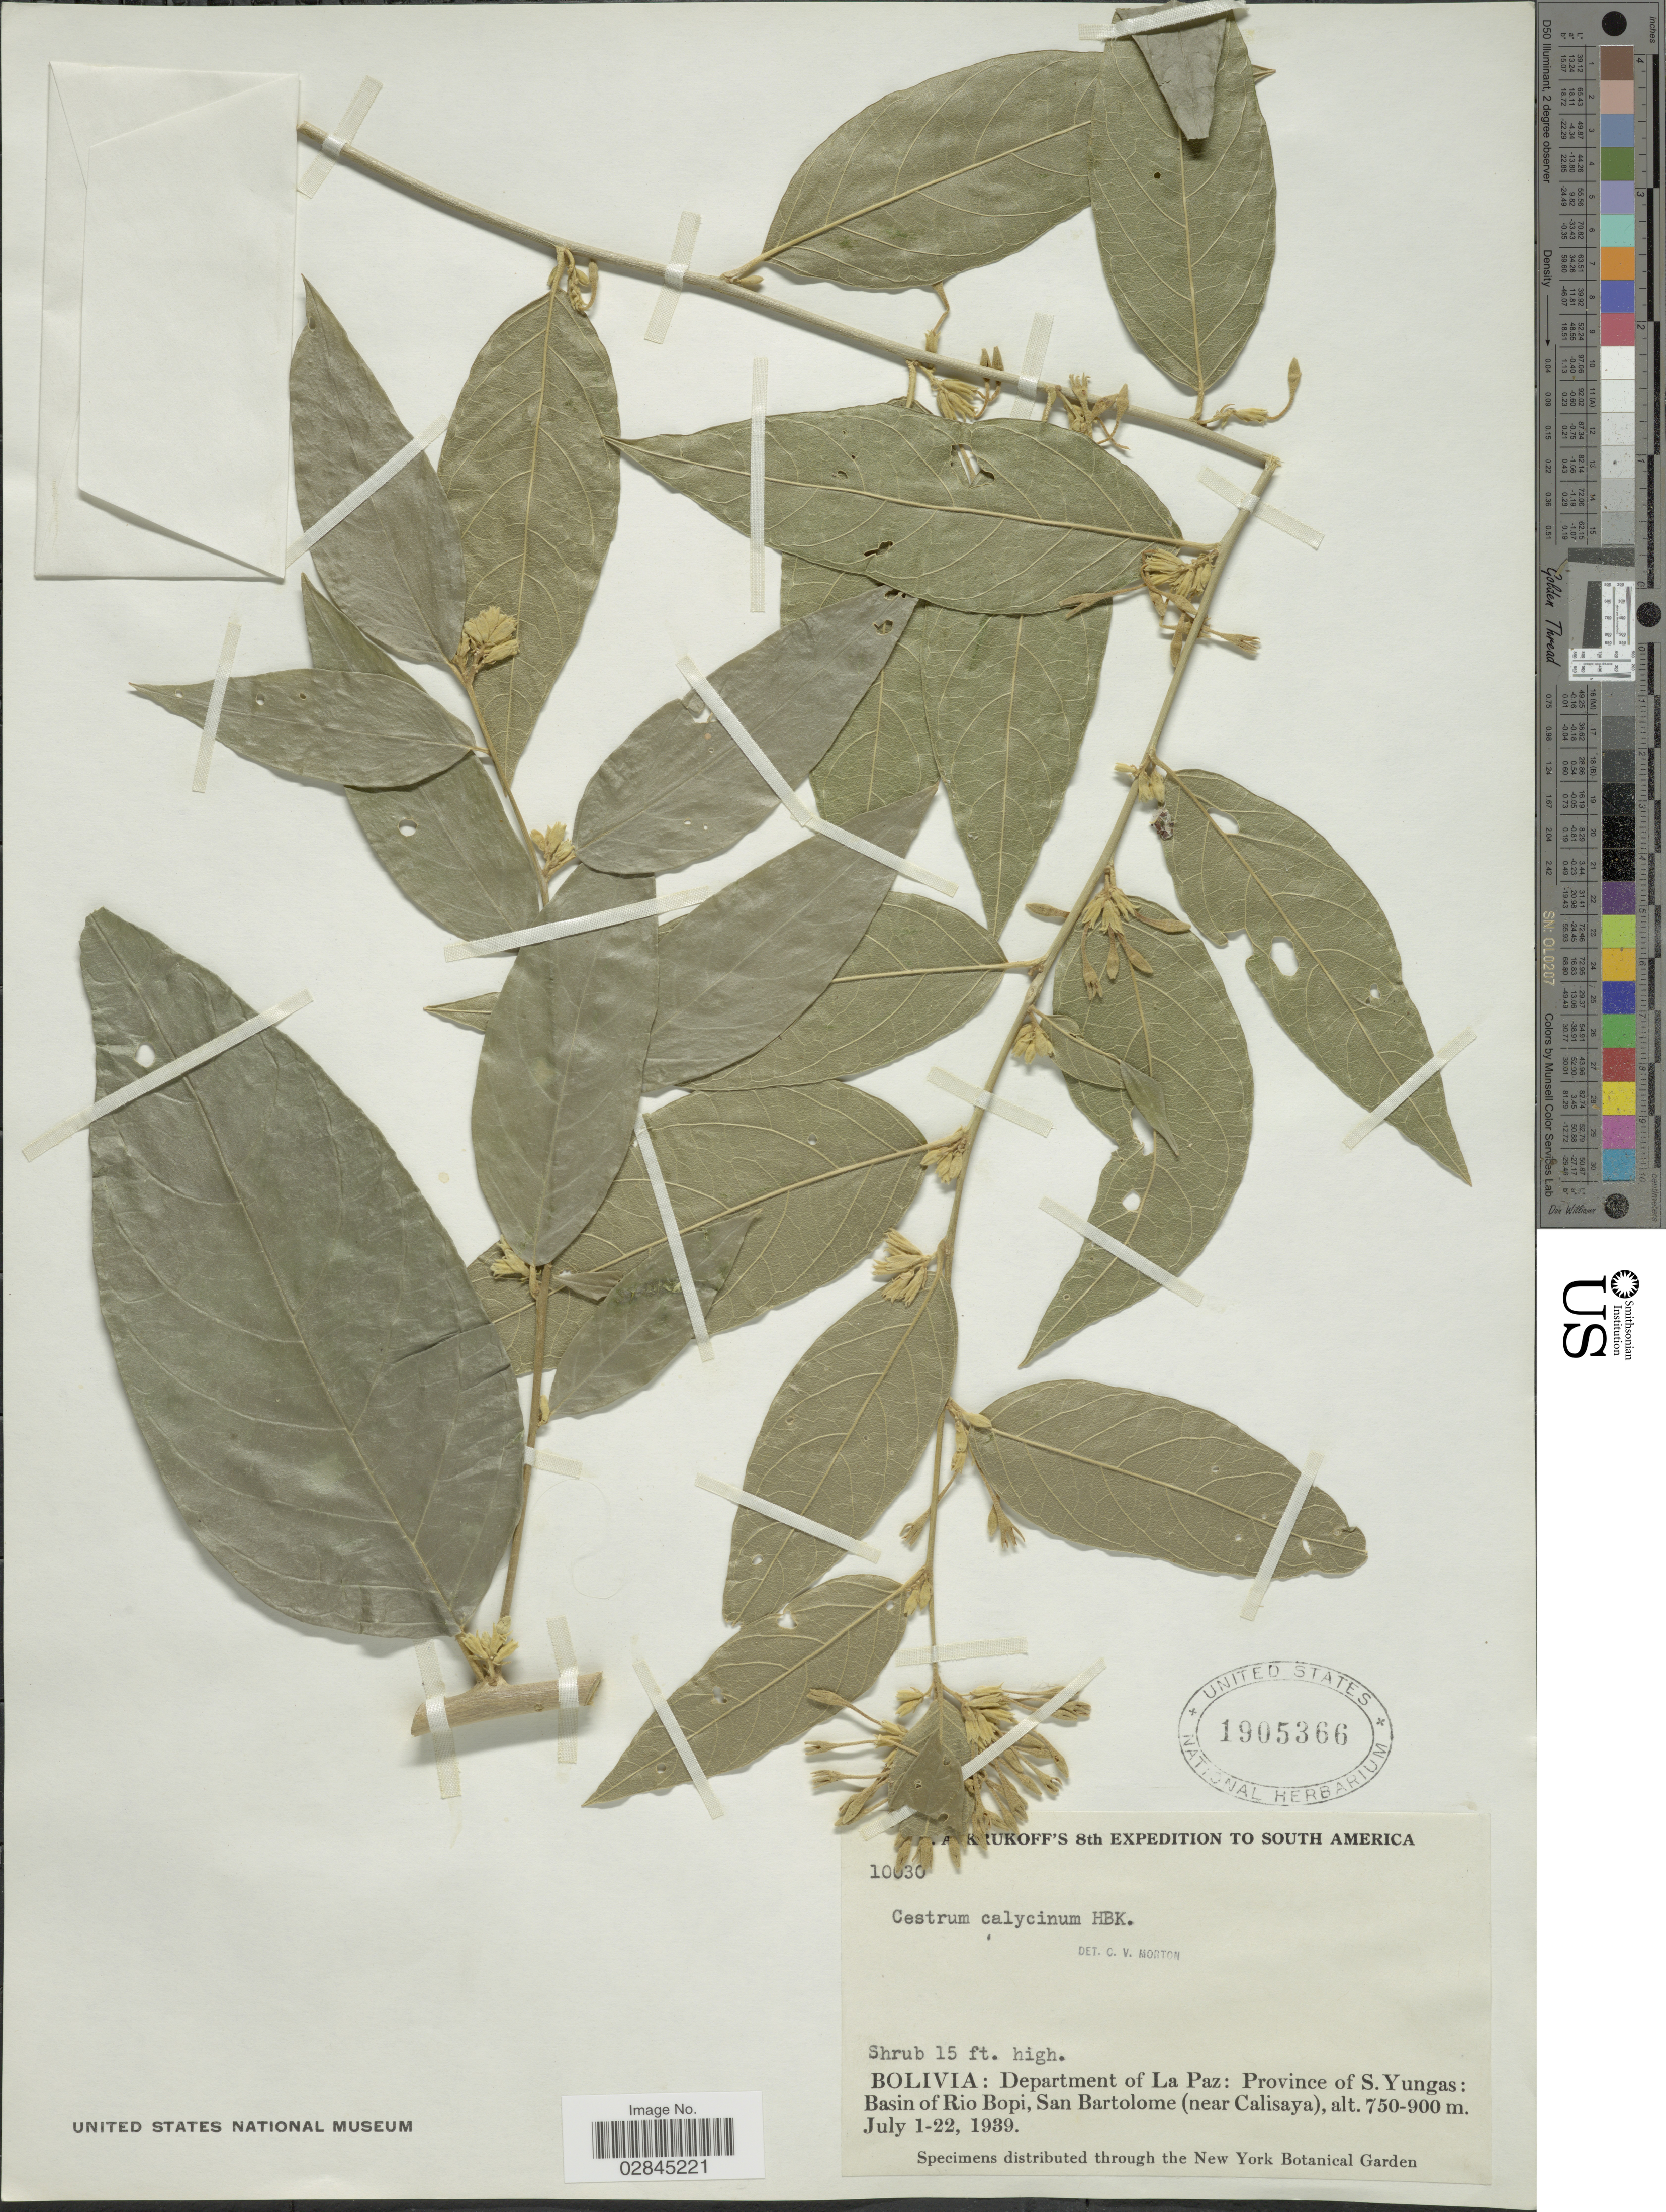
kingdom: Plantae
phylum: Tracheophyta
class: Magnoliopsida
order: Solanales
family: Solanaceae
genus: Cestrum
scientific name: Cestrum strigillatum var. calycinum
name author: Ruiz & Pav.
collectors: B. A. Krukoff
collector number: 10030*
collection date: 1939-07-01/1939-07-22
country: Bolivia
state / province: La Paz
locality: Department of La Paz: Province of S. Yungas: Basin of Rio Bopi, San Bartolome (near Calisaya).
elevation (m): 750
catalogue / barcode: US 1905366